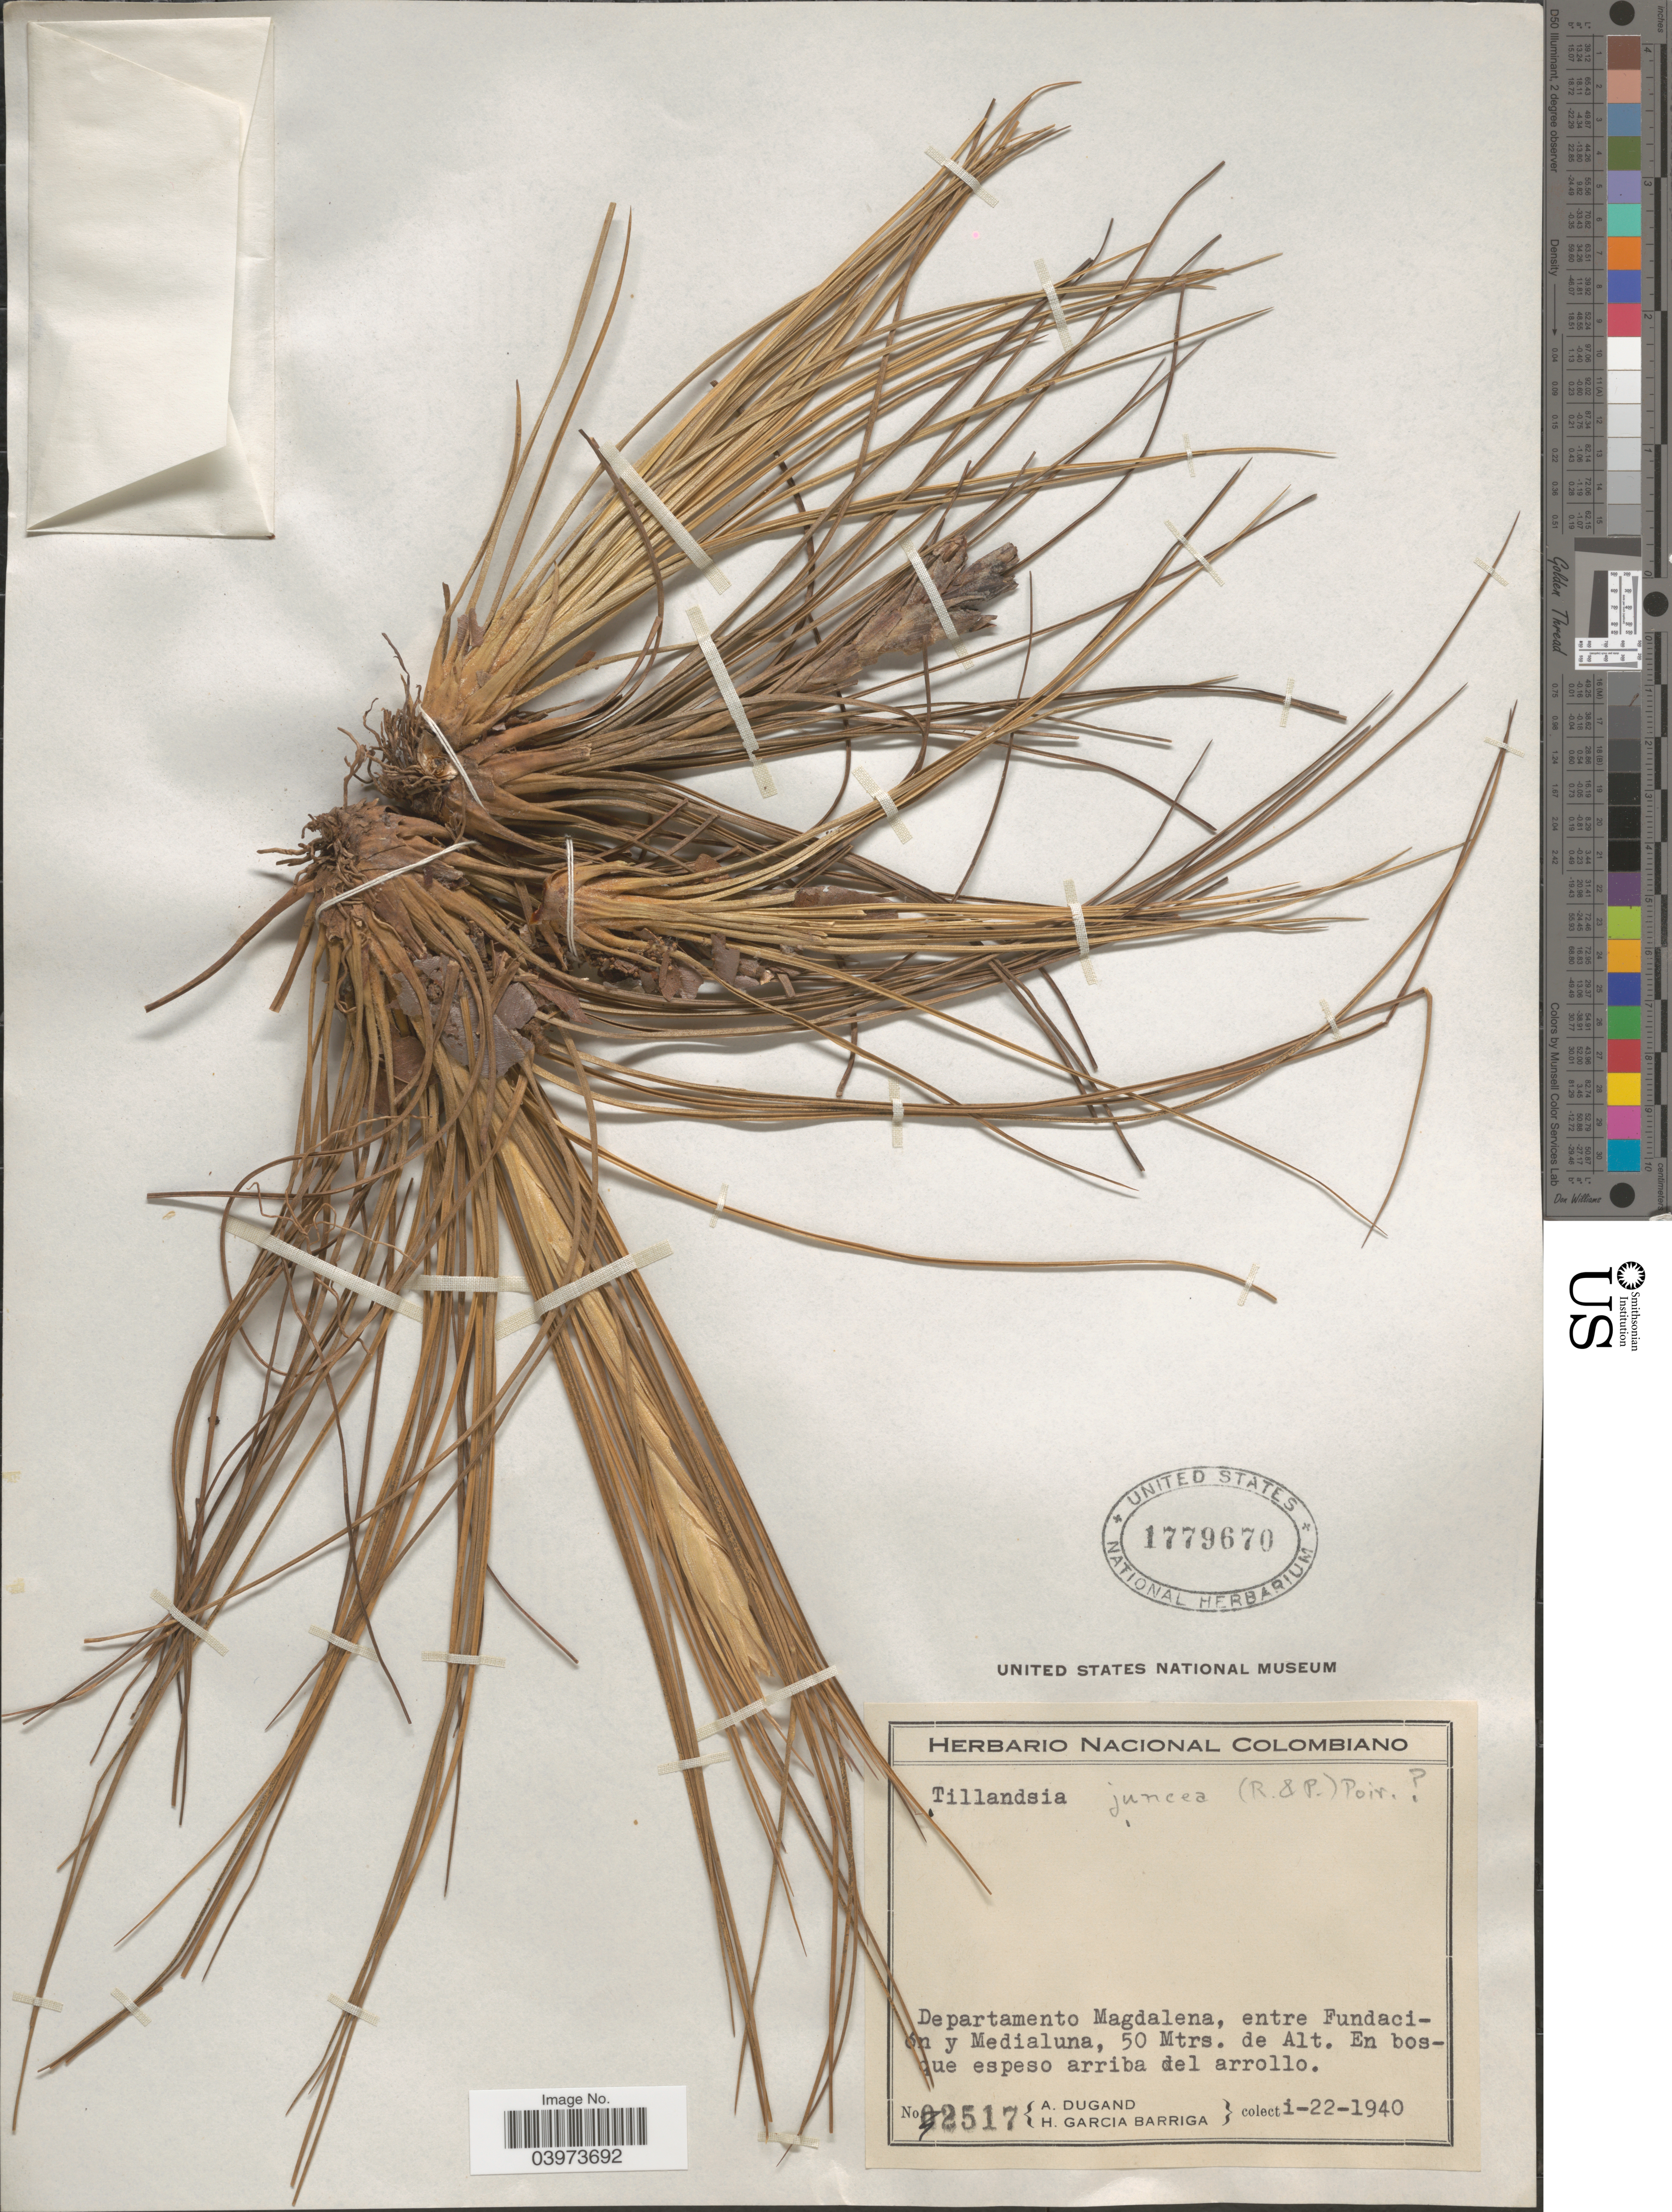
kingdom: Plantae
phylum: Tracheophyta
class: Liliopsida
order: Poales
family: Bromeliaceae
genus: Tillandsia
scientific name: Tillandsia juncea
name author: (Ruiz & Pav.) Poir.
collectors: A. Dugand & H. García Barriga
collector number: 2517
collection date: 1940-01-22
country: Colombia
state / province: Magdalena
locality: Departamento Magdalena, entre Fundación y Medialuna.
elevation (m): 50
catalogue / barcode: US 1779670